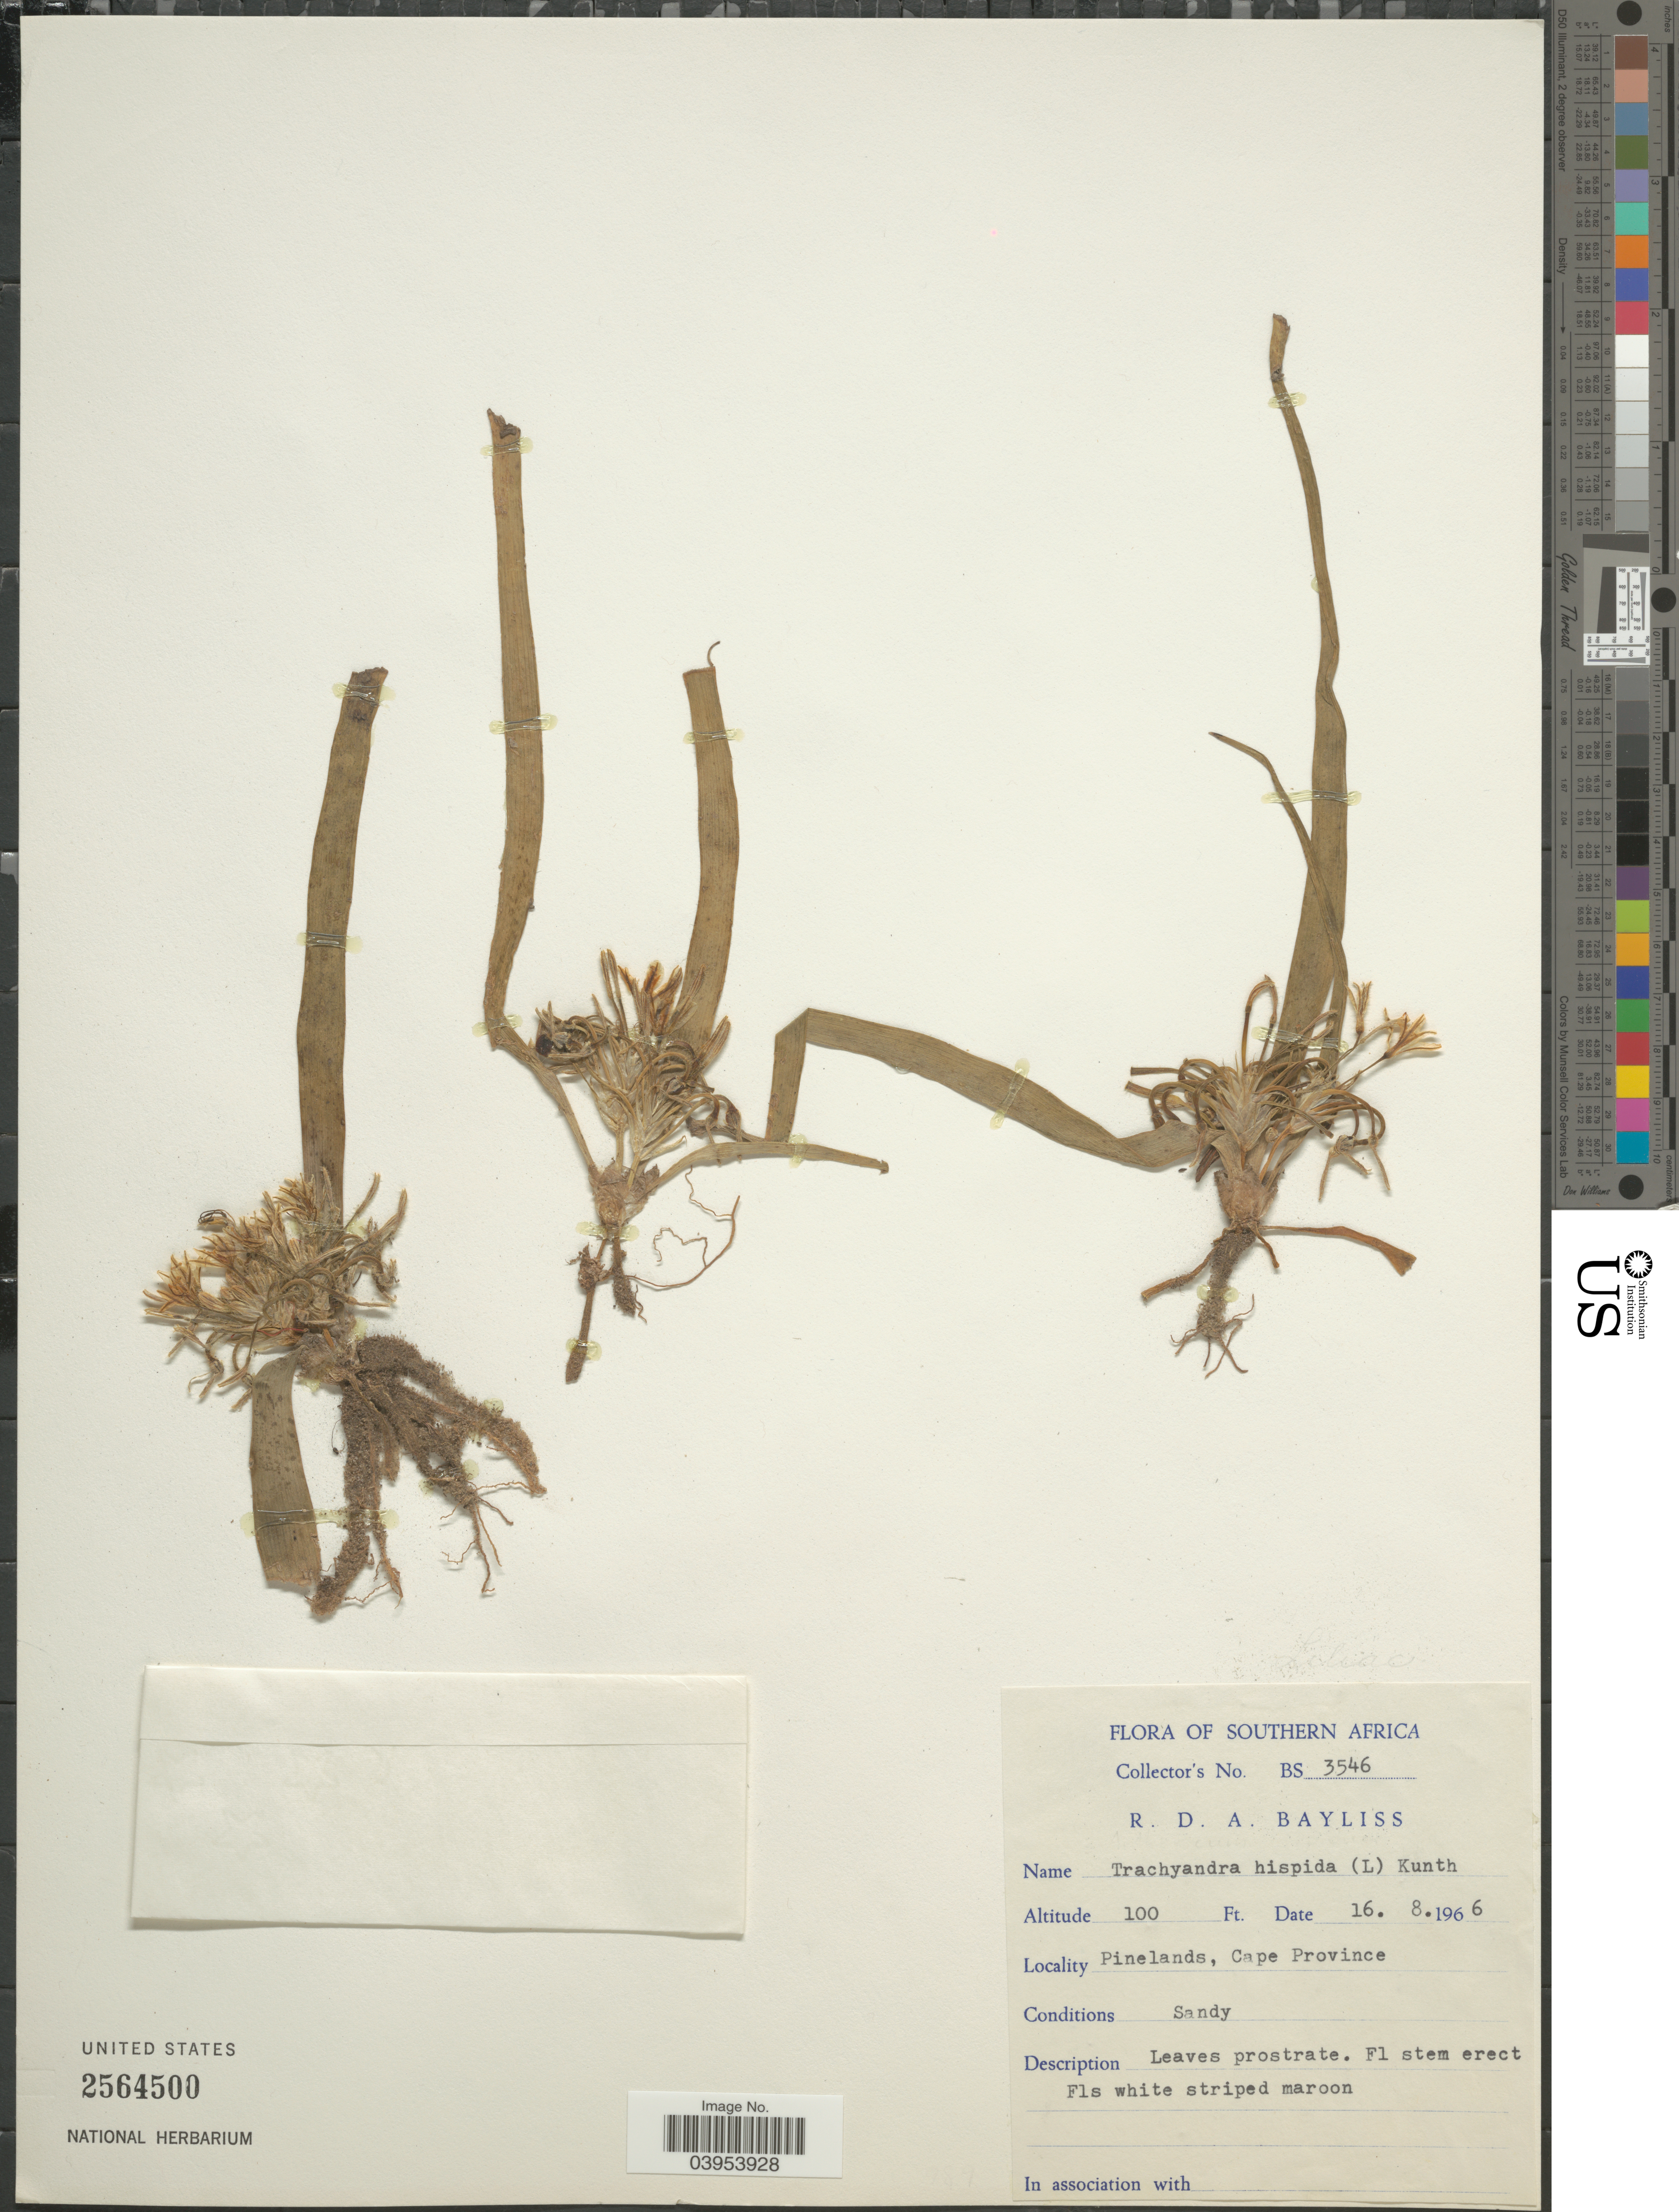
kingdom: Plantae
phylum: Tracheophyta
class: Liliopsida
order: Asparagales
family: Asphodelaceae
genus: Trachyandra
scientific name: Trachyandra hispida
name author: (L.) Kunth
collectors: R. Bayliss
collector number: BS 3546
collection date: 1966-08-16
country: South Africa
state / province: Western Cape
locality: Southern Africa. Pinelands.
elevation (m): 30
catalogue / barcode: US 2564500